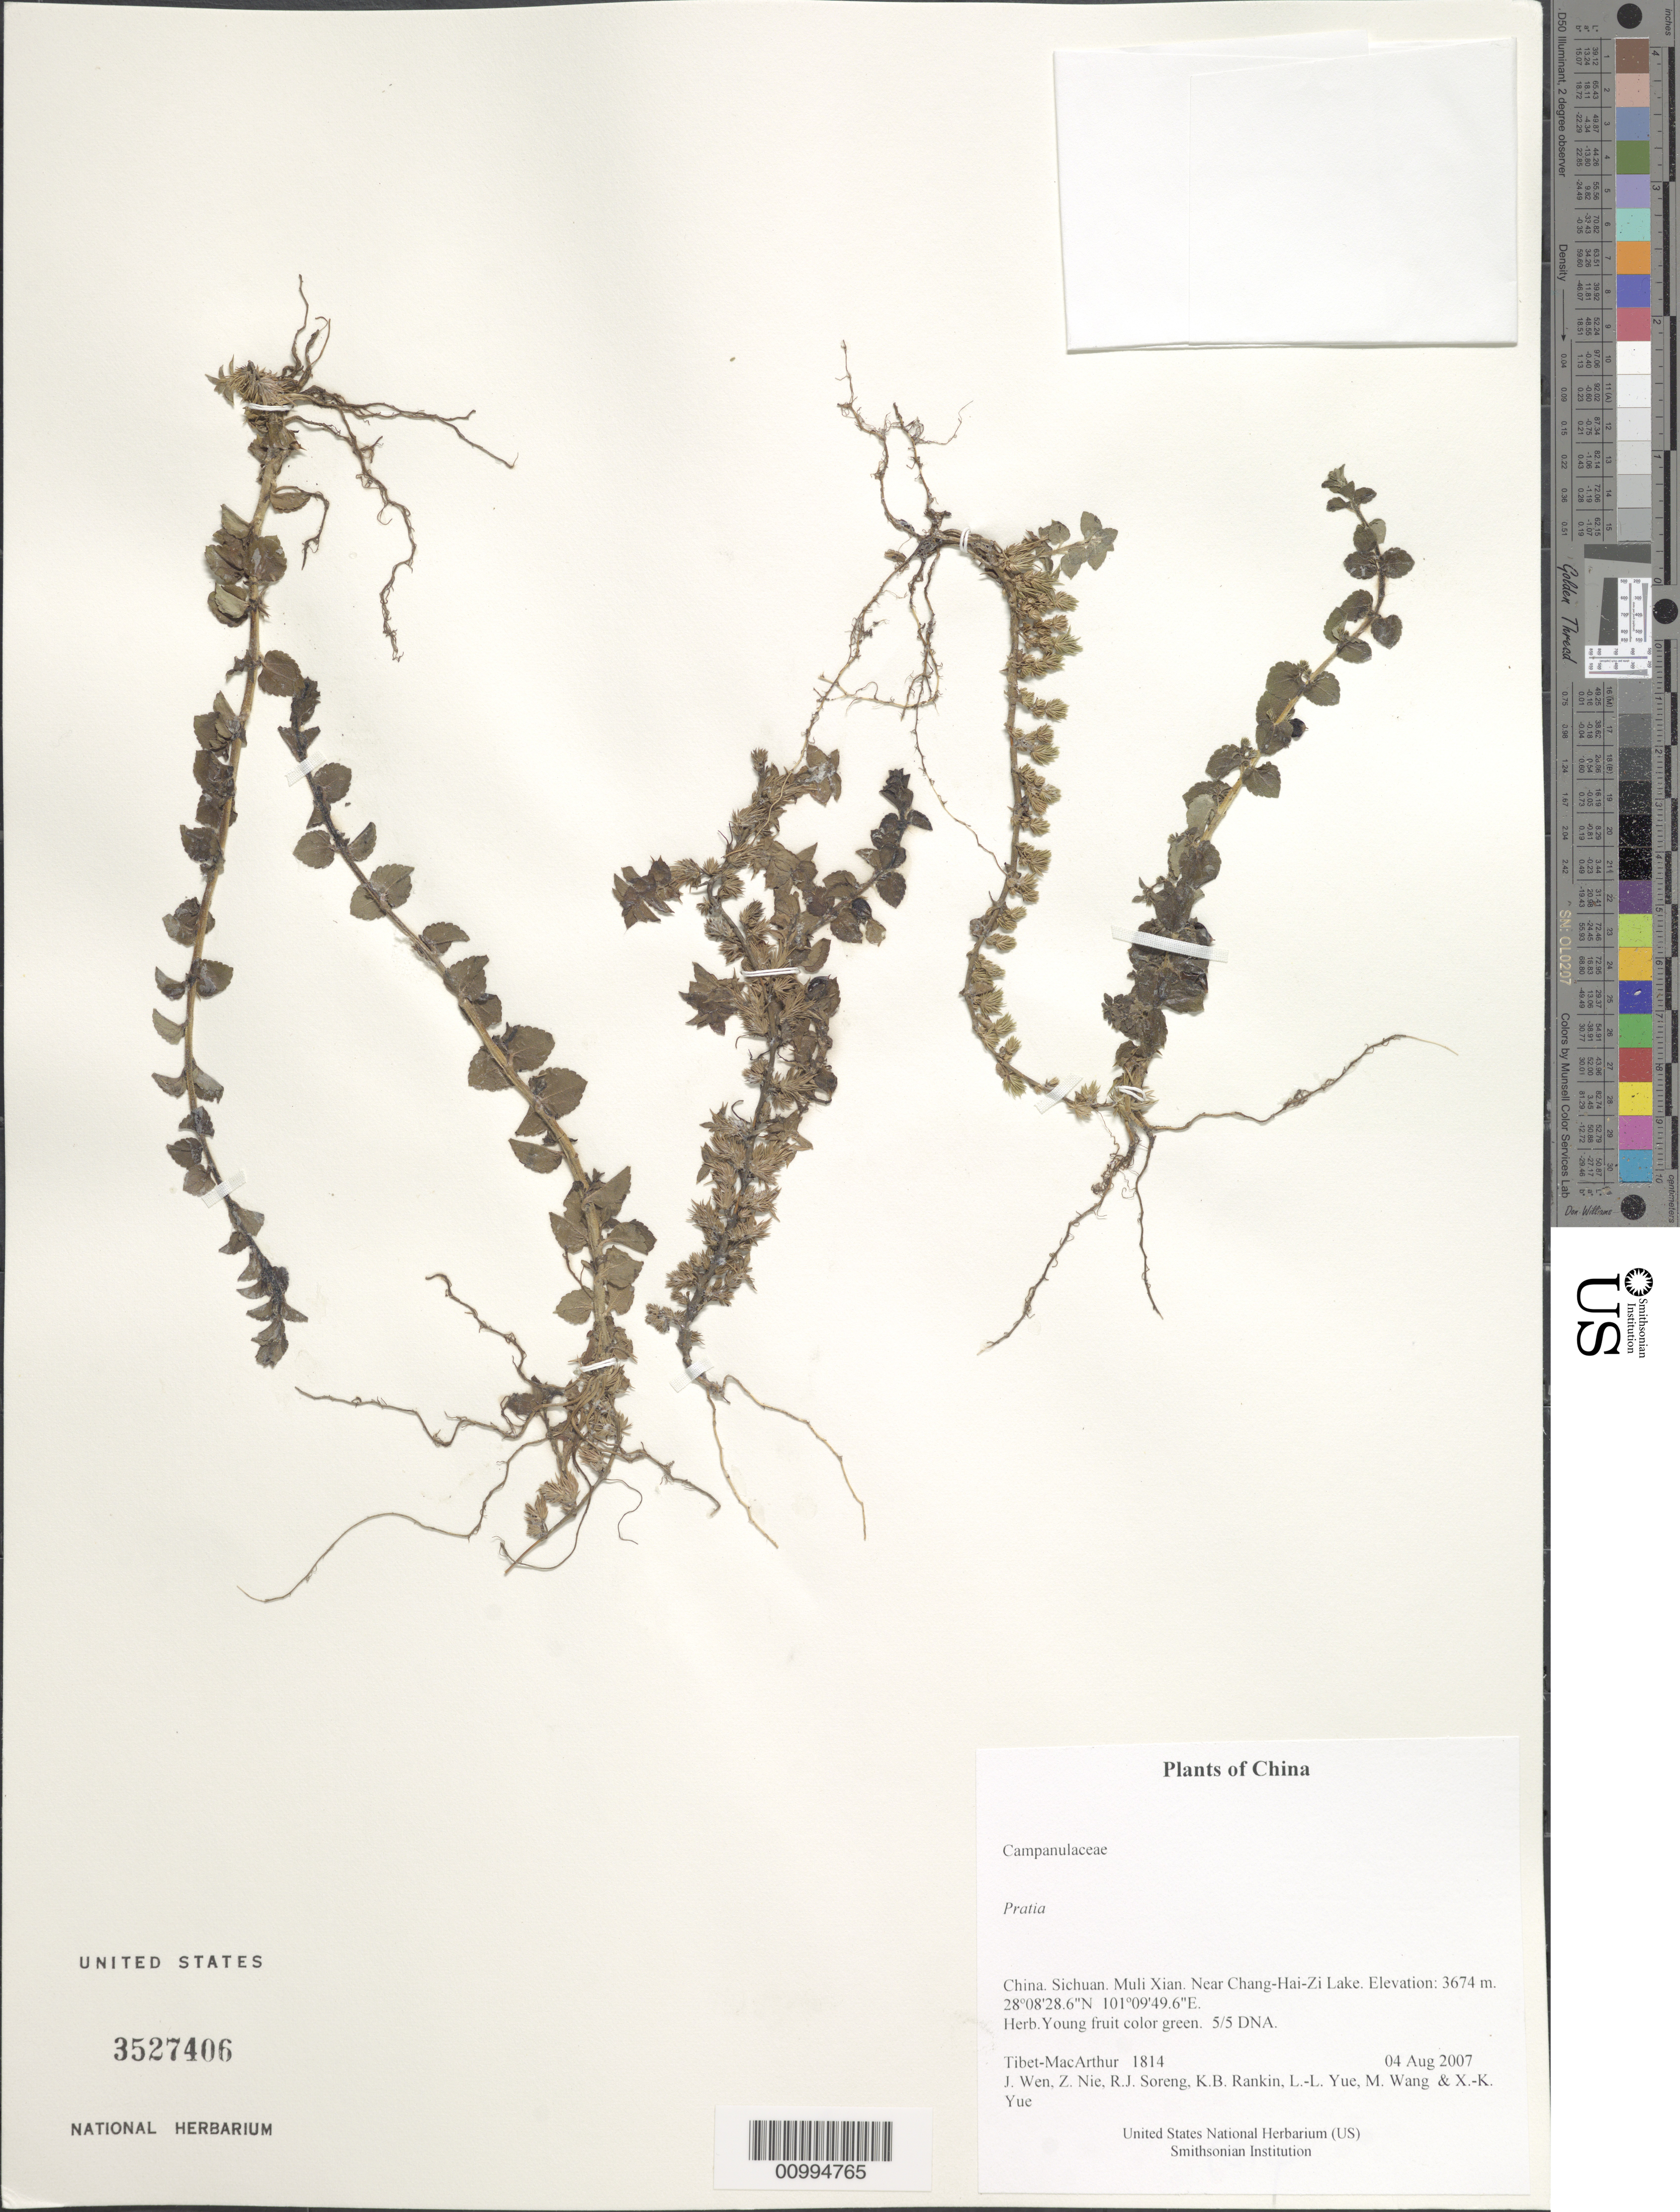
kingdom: Plantae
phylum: Tracheophyta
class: Magnoliopsida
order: Asterales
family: Campanulaceae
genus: Pratia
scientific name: Pratia sp.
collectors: Tibet-MacArthur, J. Wen, Z. Nie, R. J. Soreng, K. Rankin, L. Yue, M. Wang & X. Yue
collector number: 1814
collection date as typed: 04 Aug 2007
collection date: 2007-08-04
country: China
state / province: Sichuan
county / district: Muli Xian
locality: Near Chang-Hai-Zi Lake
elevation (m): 3674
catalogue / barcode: US 3527406